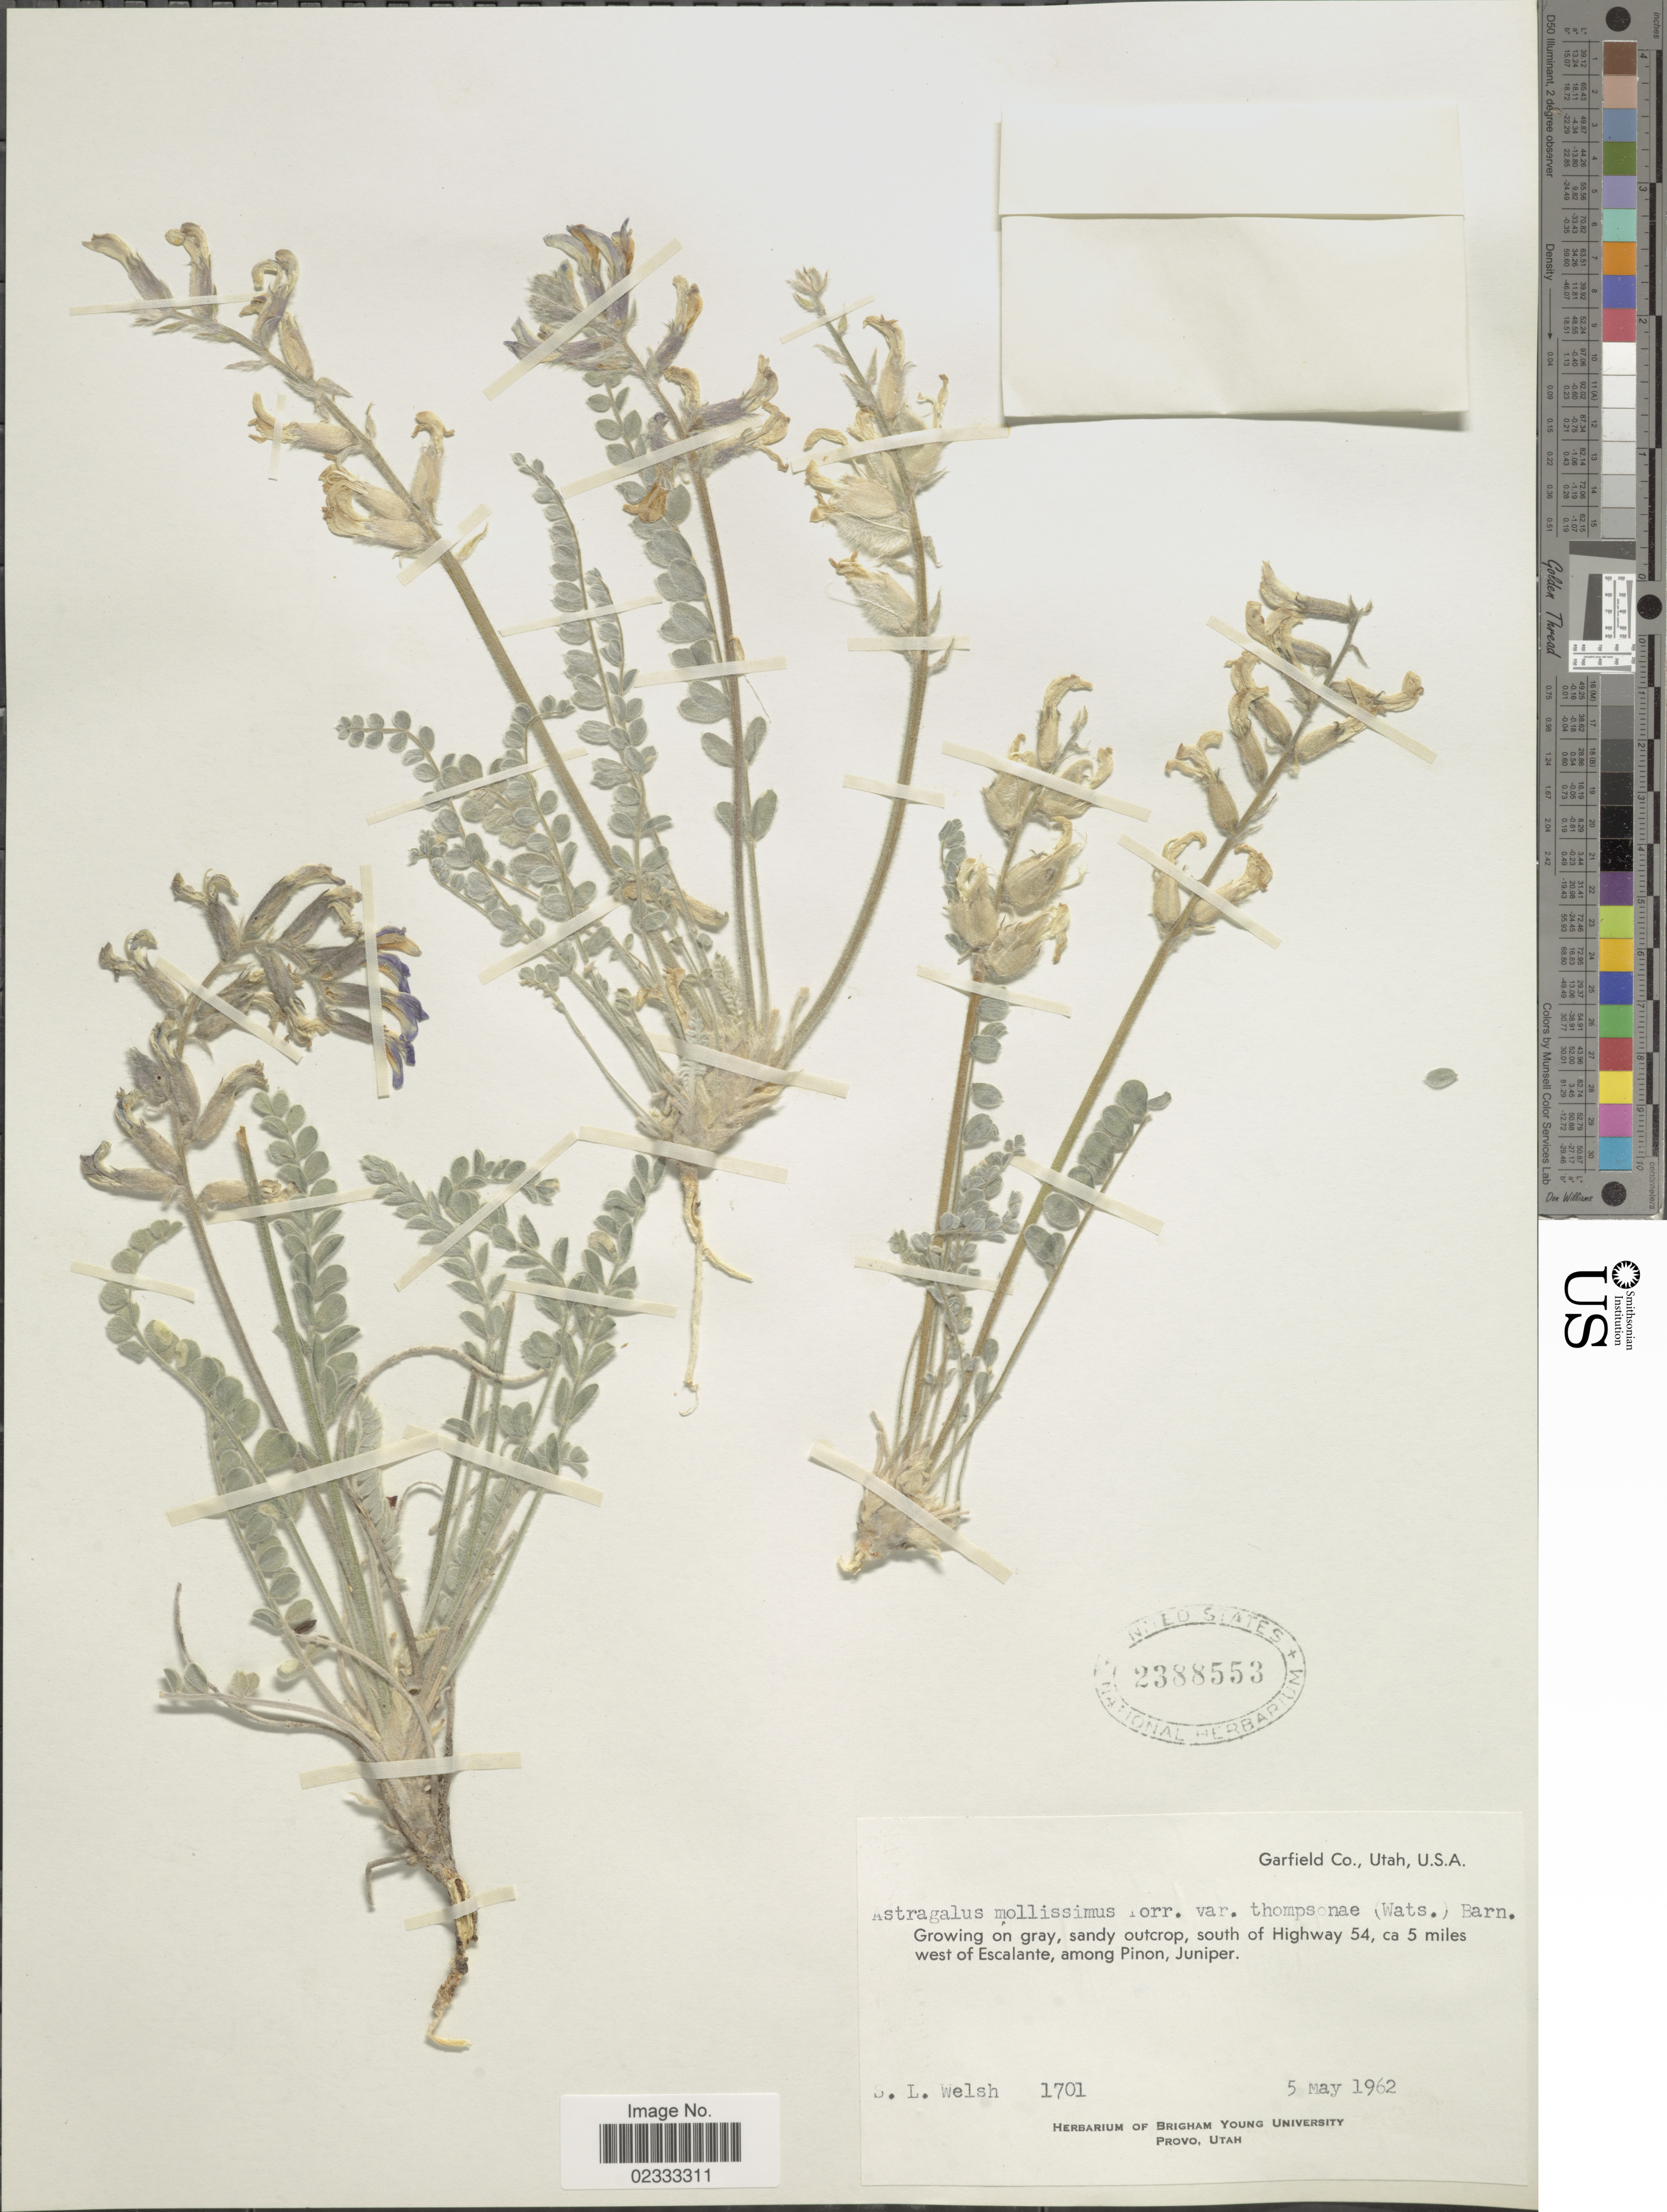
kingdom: Plantae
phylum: Tracheophyta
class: Magnoliopsida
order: Fabales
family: Fabaceae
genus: Astragalus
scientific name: Astragalus mollissimus var. thompsoniae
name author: (S. Watson) Barneby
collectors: S. Welsh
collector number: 1701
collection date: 1962-05-05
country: United States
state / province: Utah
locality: Garfield Co., sandy outcrop, south of Highway 54, ca 54 miles west of Escalante, among Pinon, Juniper.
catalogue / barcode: US 2388553